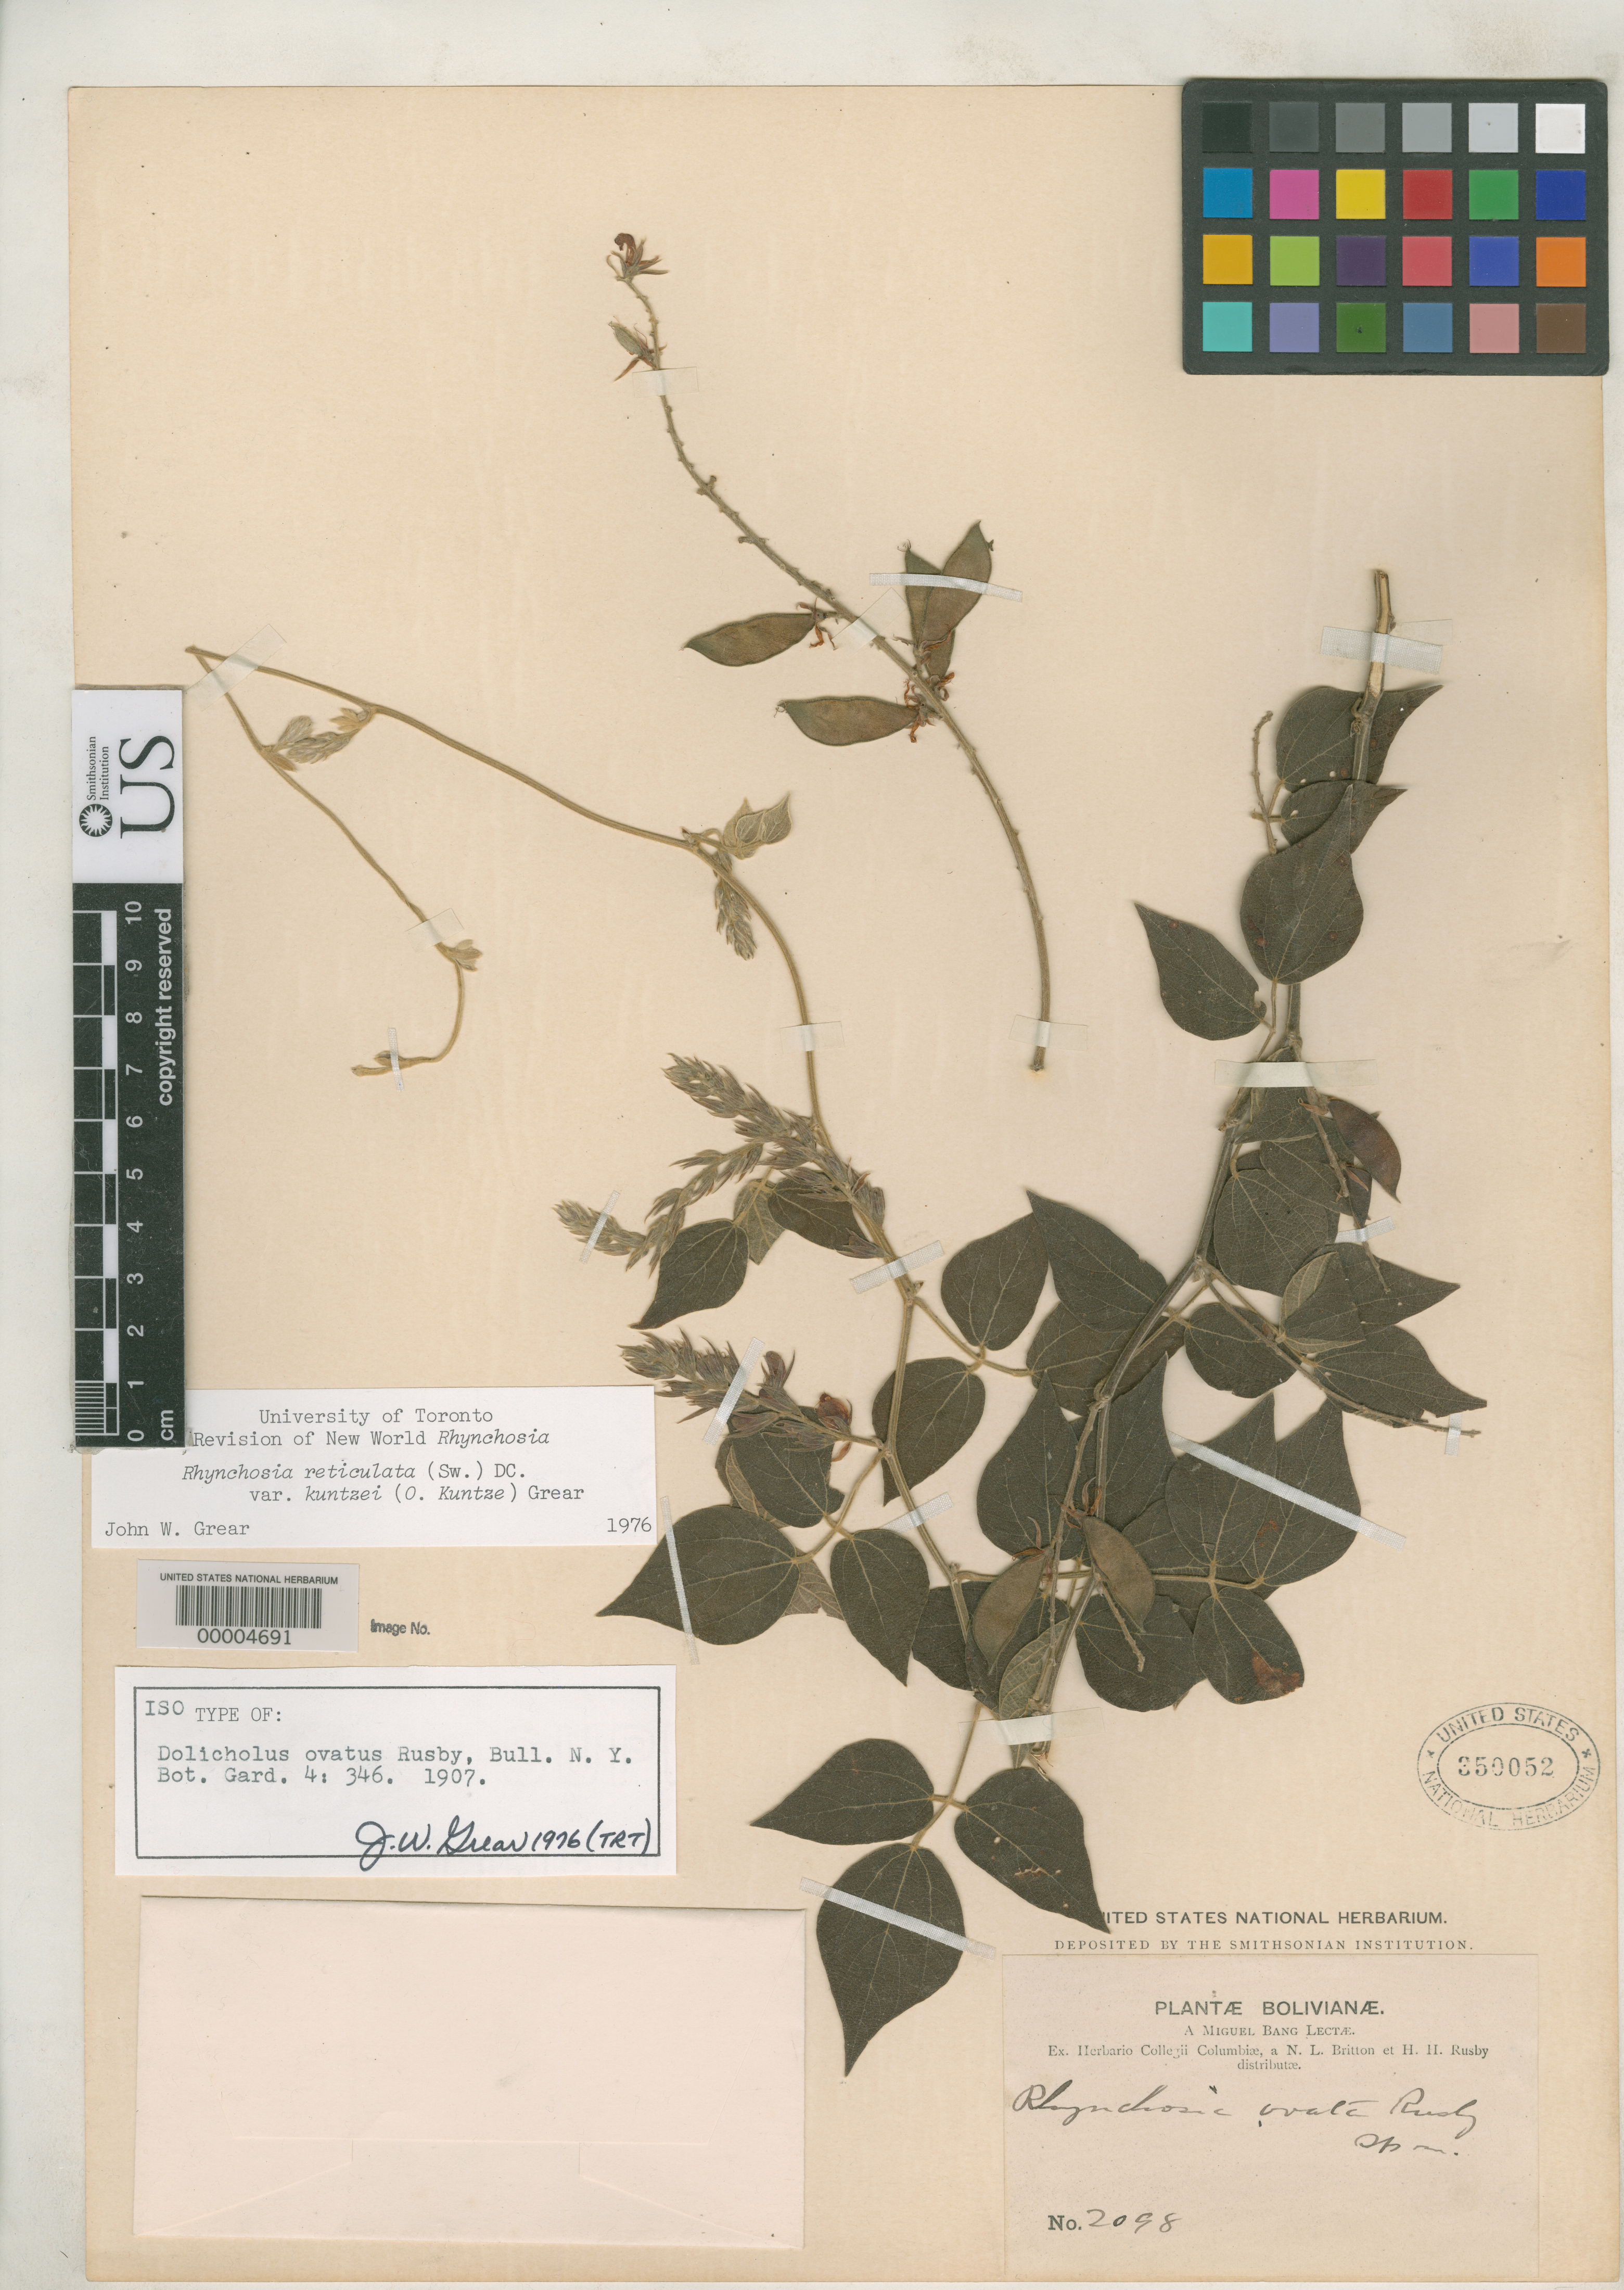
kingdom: Plantae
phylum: Tracheophyta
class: Magnoliopsida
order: Fabales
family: Fabaceae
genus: Dolicholus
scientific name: Dolicholus ovatus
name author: Rusby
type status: Isotype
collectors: M. Bang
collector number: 2098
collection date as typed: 24 Mar 1894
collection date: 1894-03-24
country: Bolivia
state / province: La Paz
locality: Coripati.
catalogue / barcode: US 350052